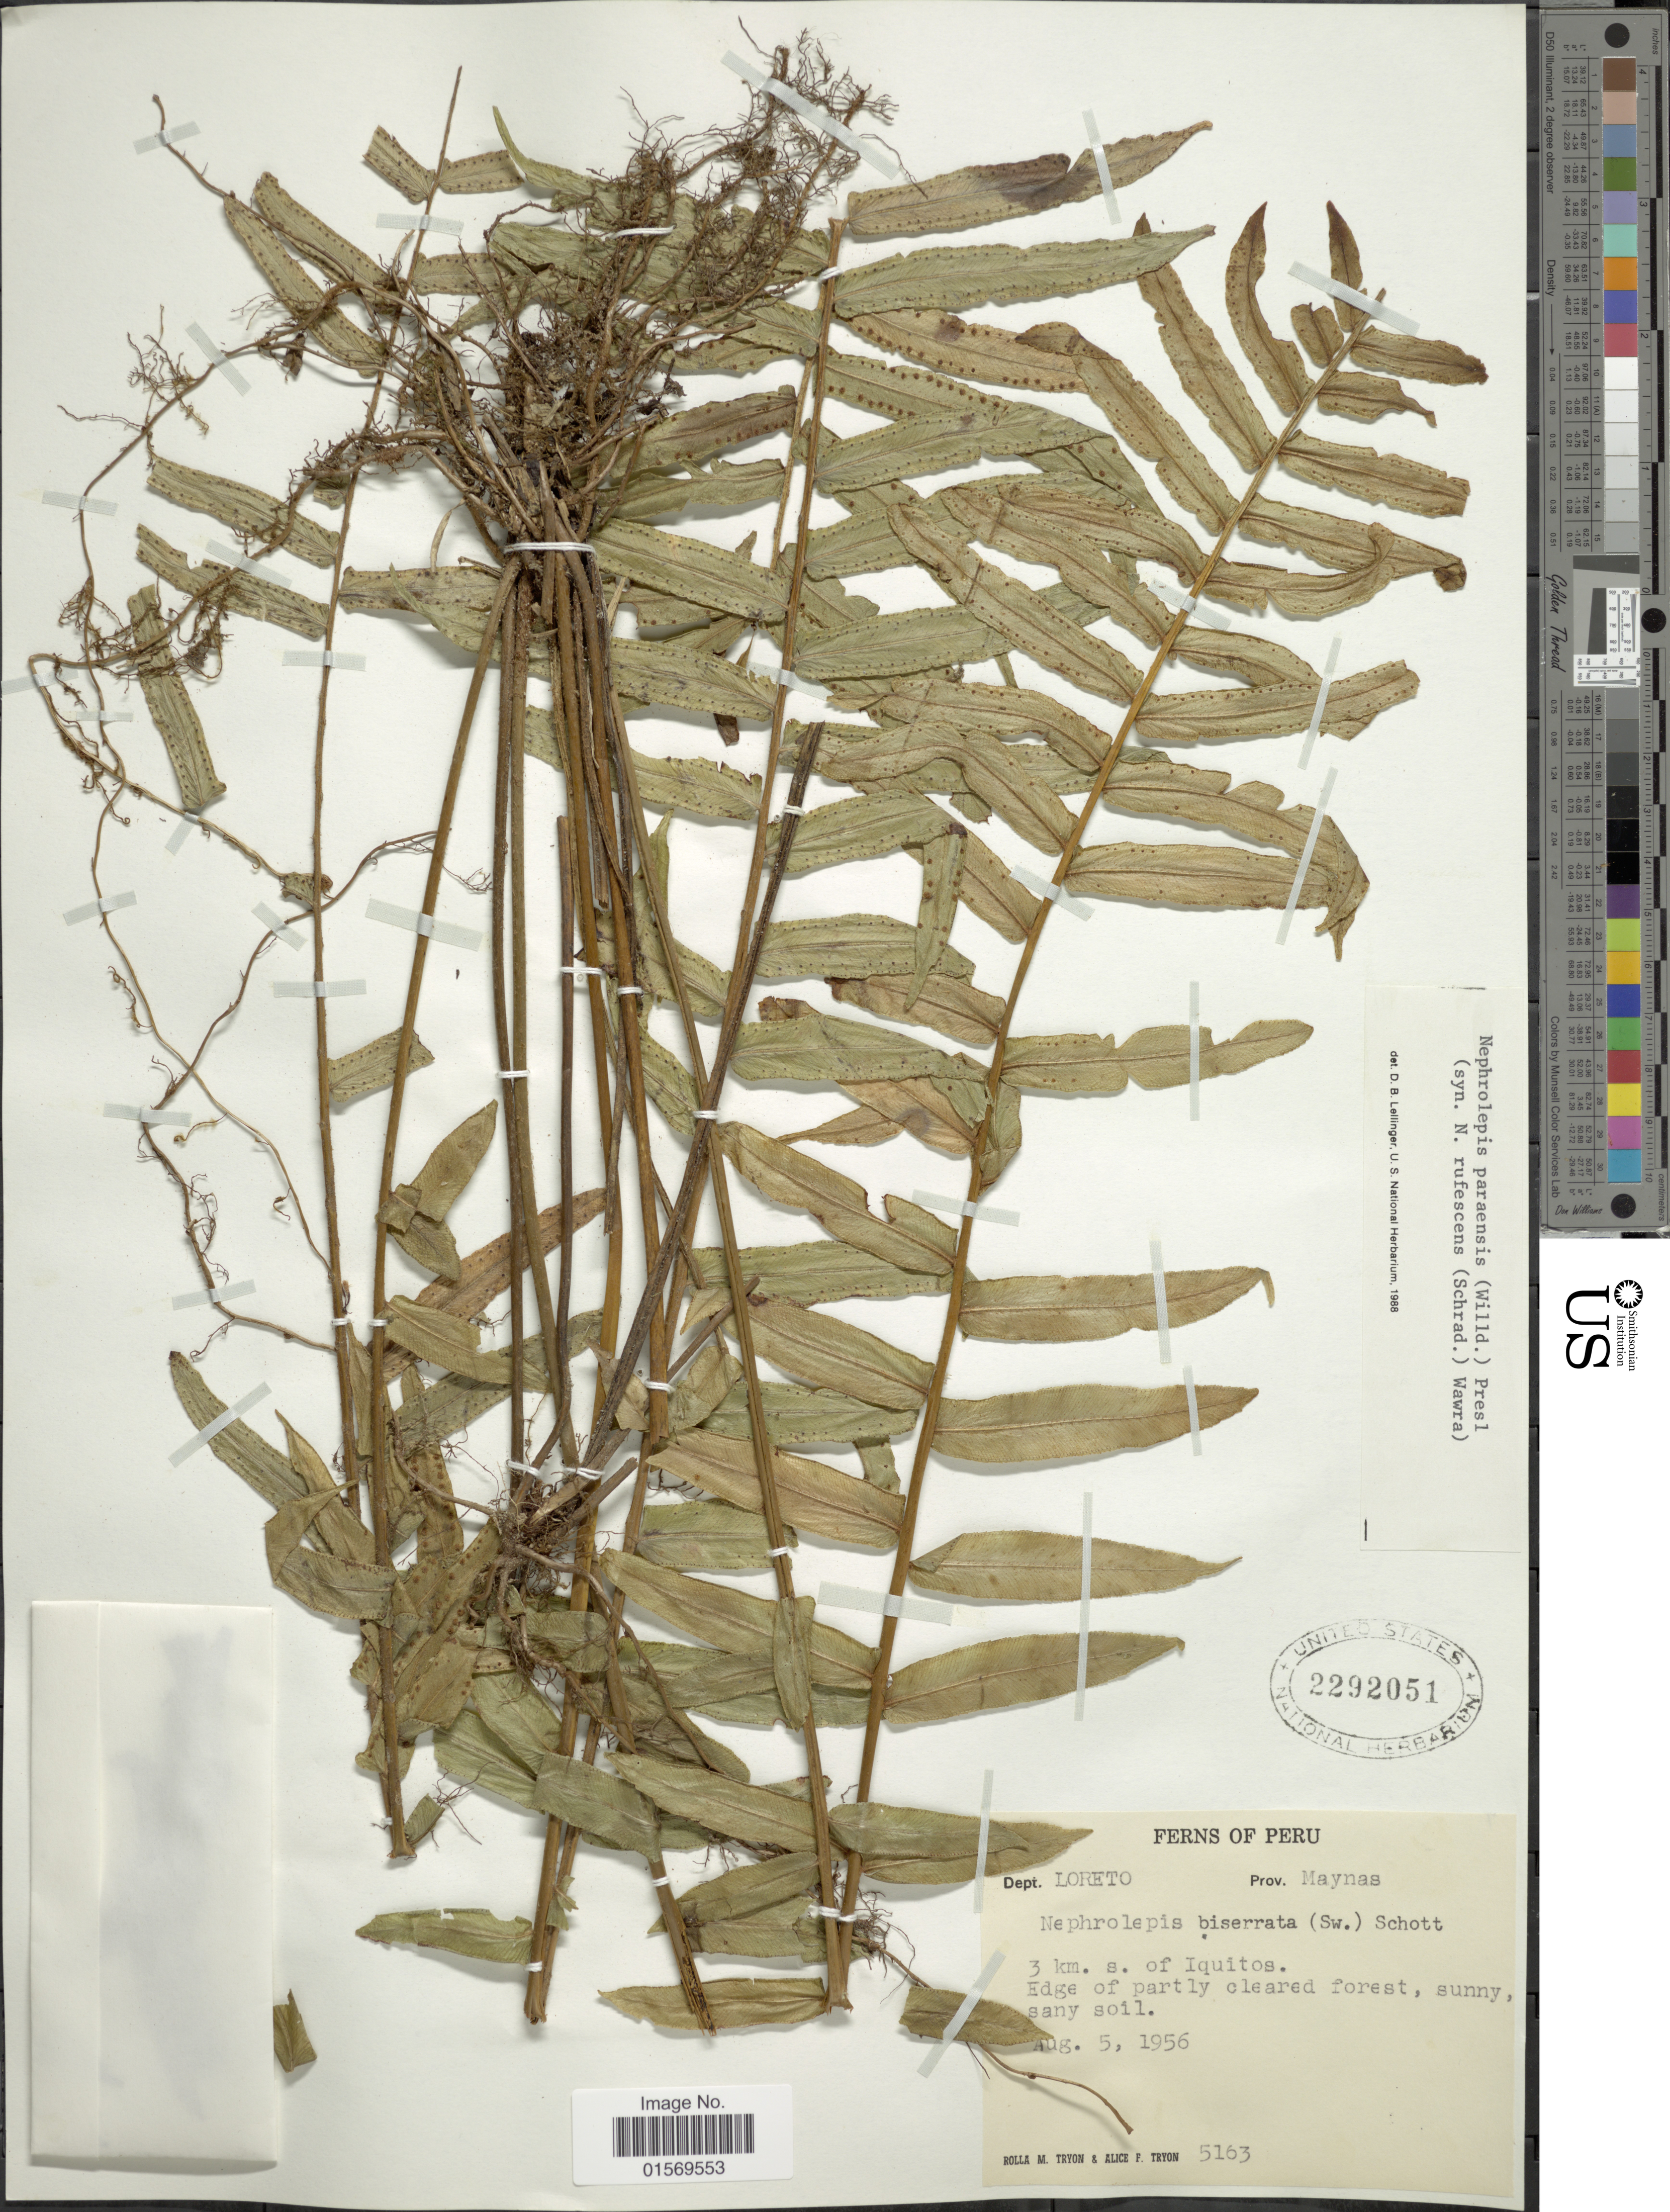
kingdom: Plantae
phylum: Tracheophyta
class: Polypodiopsida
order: Polypodiales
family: Nephrolepidaceae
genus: Nephrolepis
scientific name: Nephrolepis biserrata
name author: (Sw.) Schott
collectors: R. M. Tryon & A. F. Tryon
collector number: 5163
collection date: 1956-08-05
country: Peru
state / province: Loreto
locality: Peru, 3 km. s. of Iquitos, Dept. Loreto, Prov. Maynas.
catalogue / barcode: US 2292051